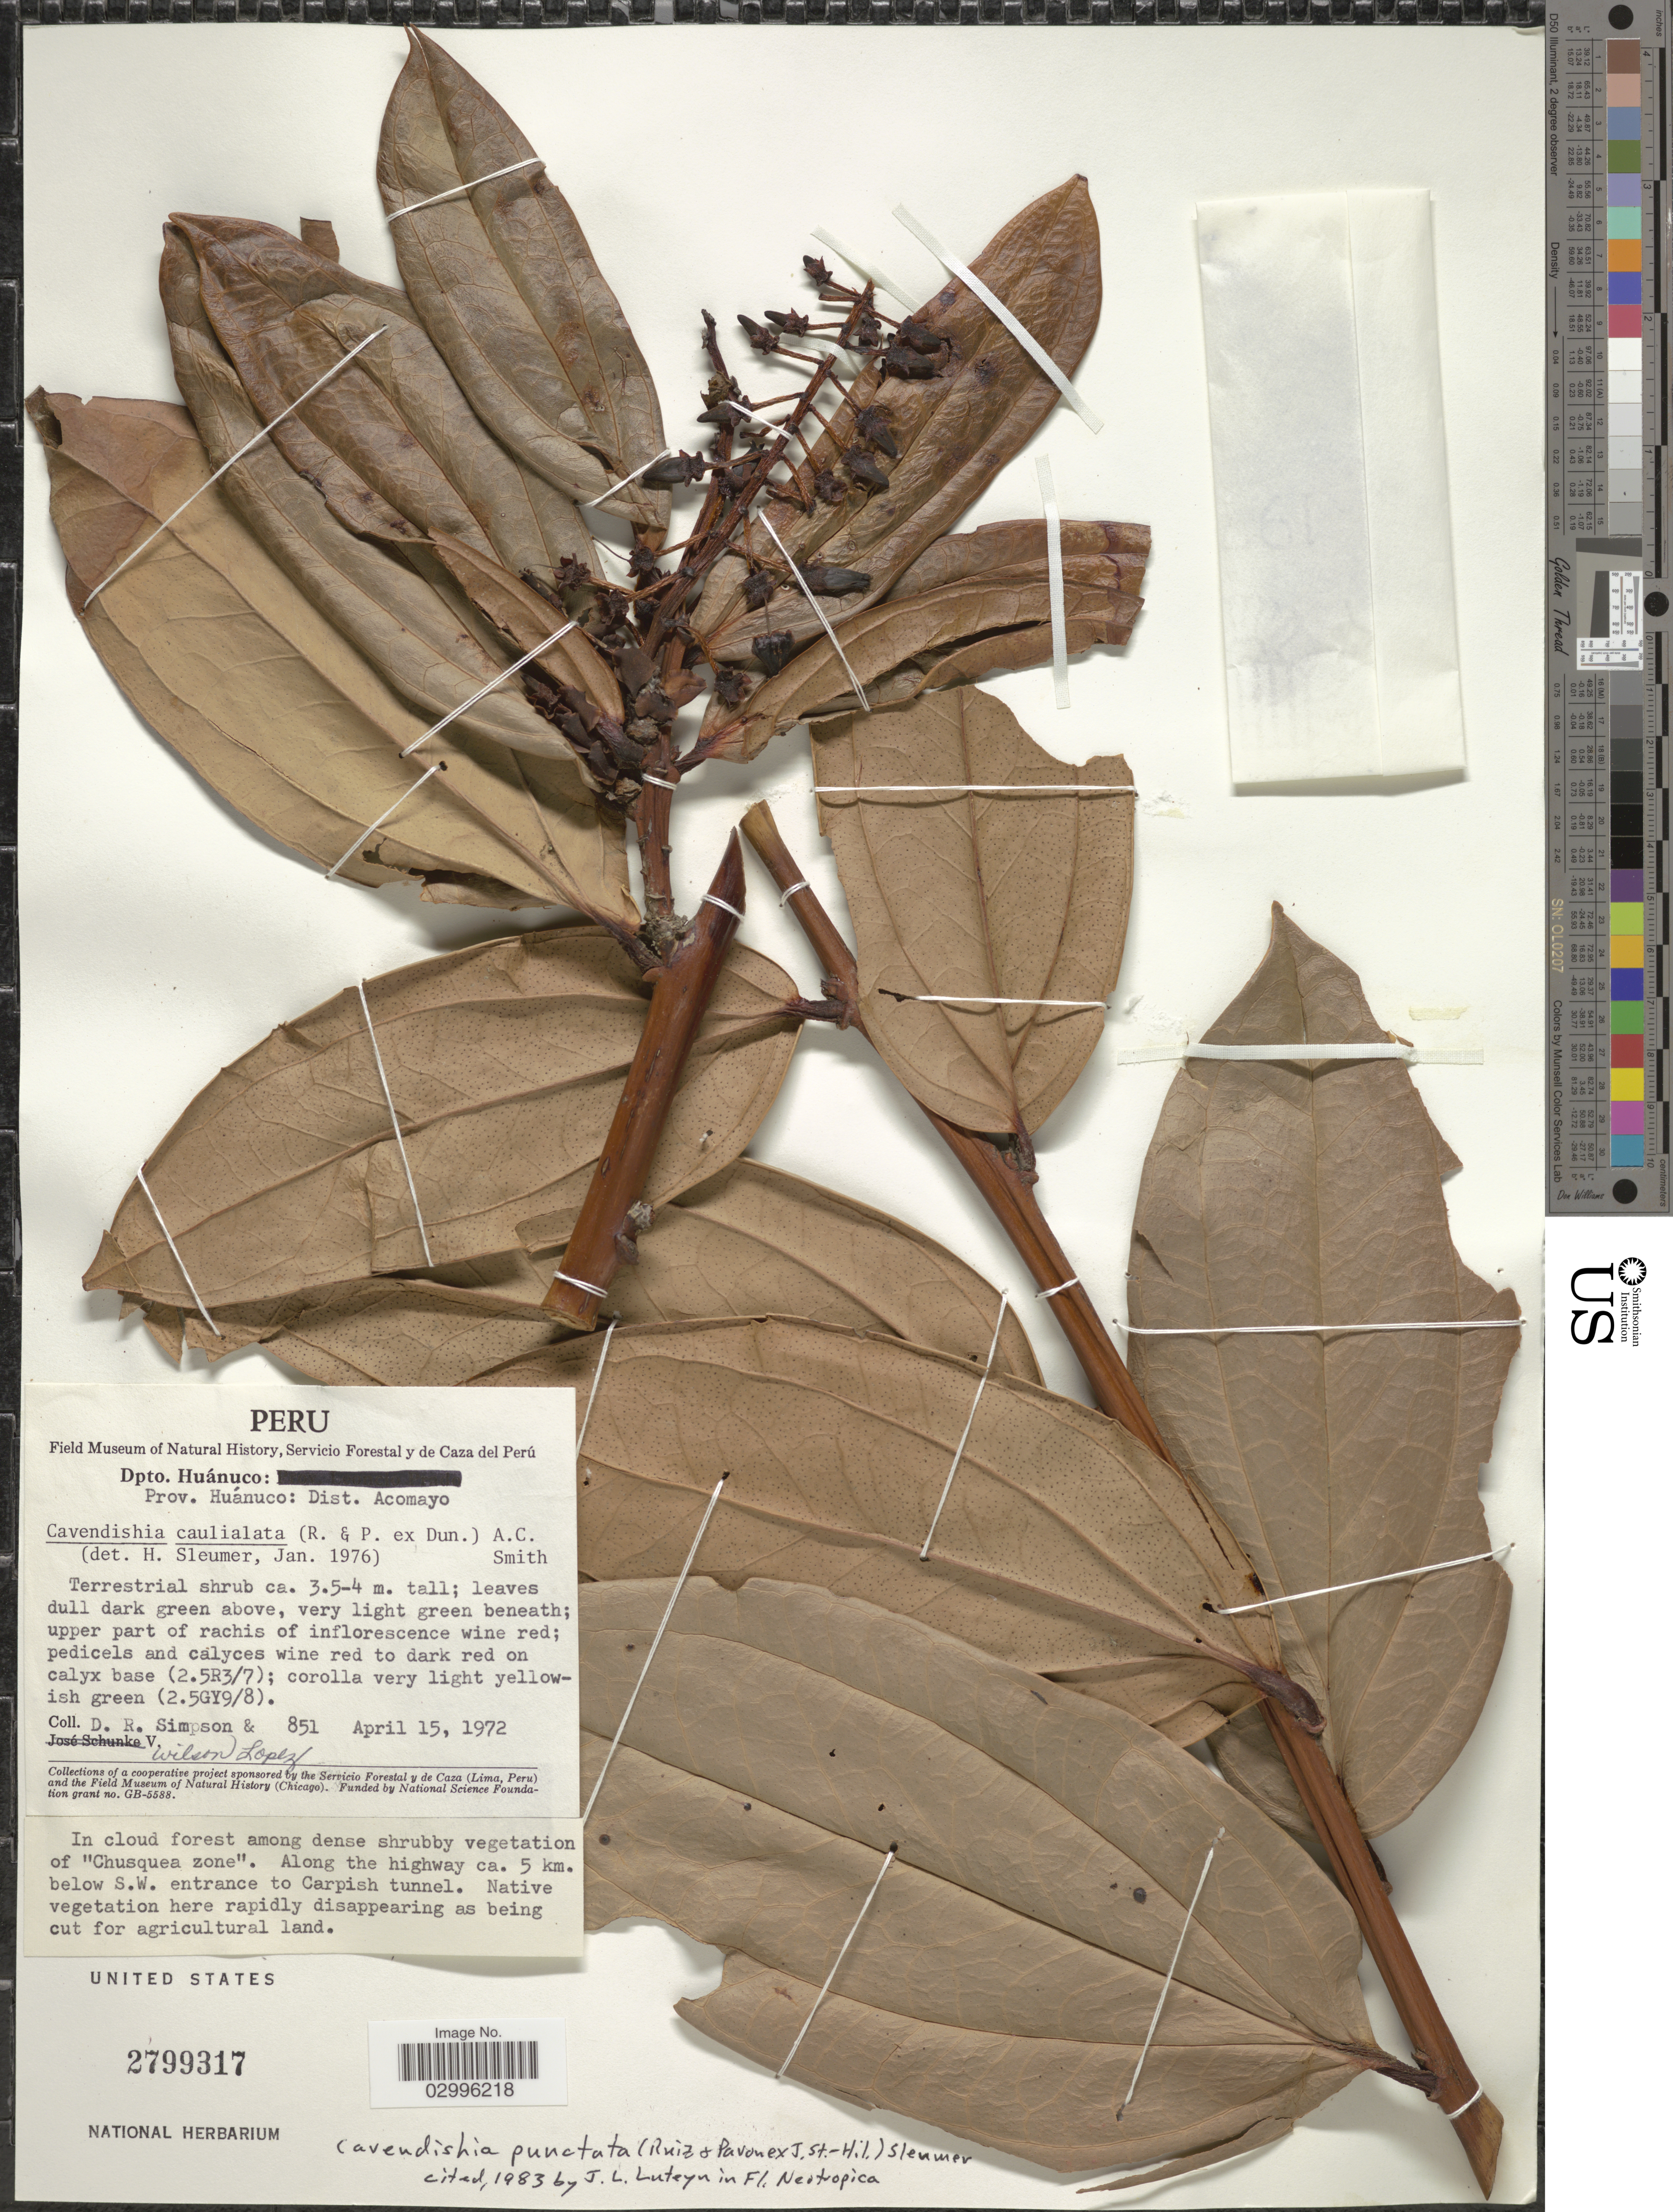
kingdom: Plantae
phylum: Tracheophyta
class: Magnoliopsida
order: Ericales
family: Ericaceae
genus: Cavendishia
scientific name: Cavendishia punctata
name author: (Ruiz & Pav. ex J. St.-Hil.) Sleumer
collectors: D. R. Simpson & W. Lopez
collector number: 851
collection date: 1972-04-15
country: Peru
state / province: Huánuco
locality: Dpto. Huánuco: Prov. Huánuco: Dist. Acomayo. In cloud forest among dense shrubby vegetation of "Chusquea zone". Along the highway ca. 5 km. below S.W. entrance to Carpish tunnel.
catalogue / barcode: US 2799317